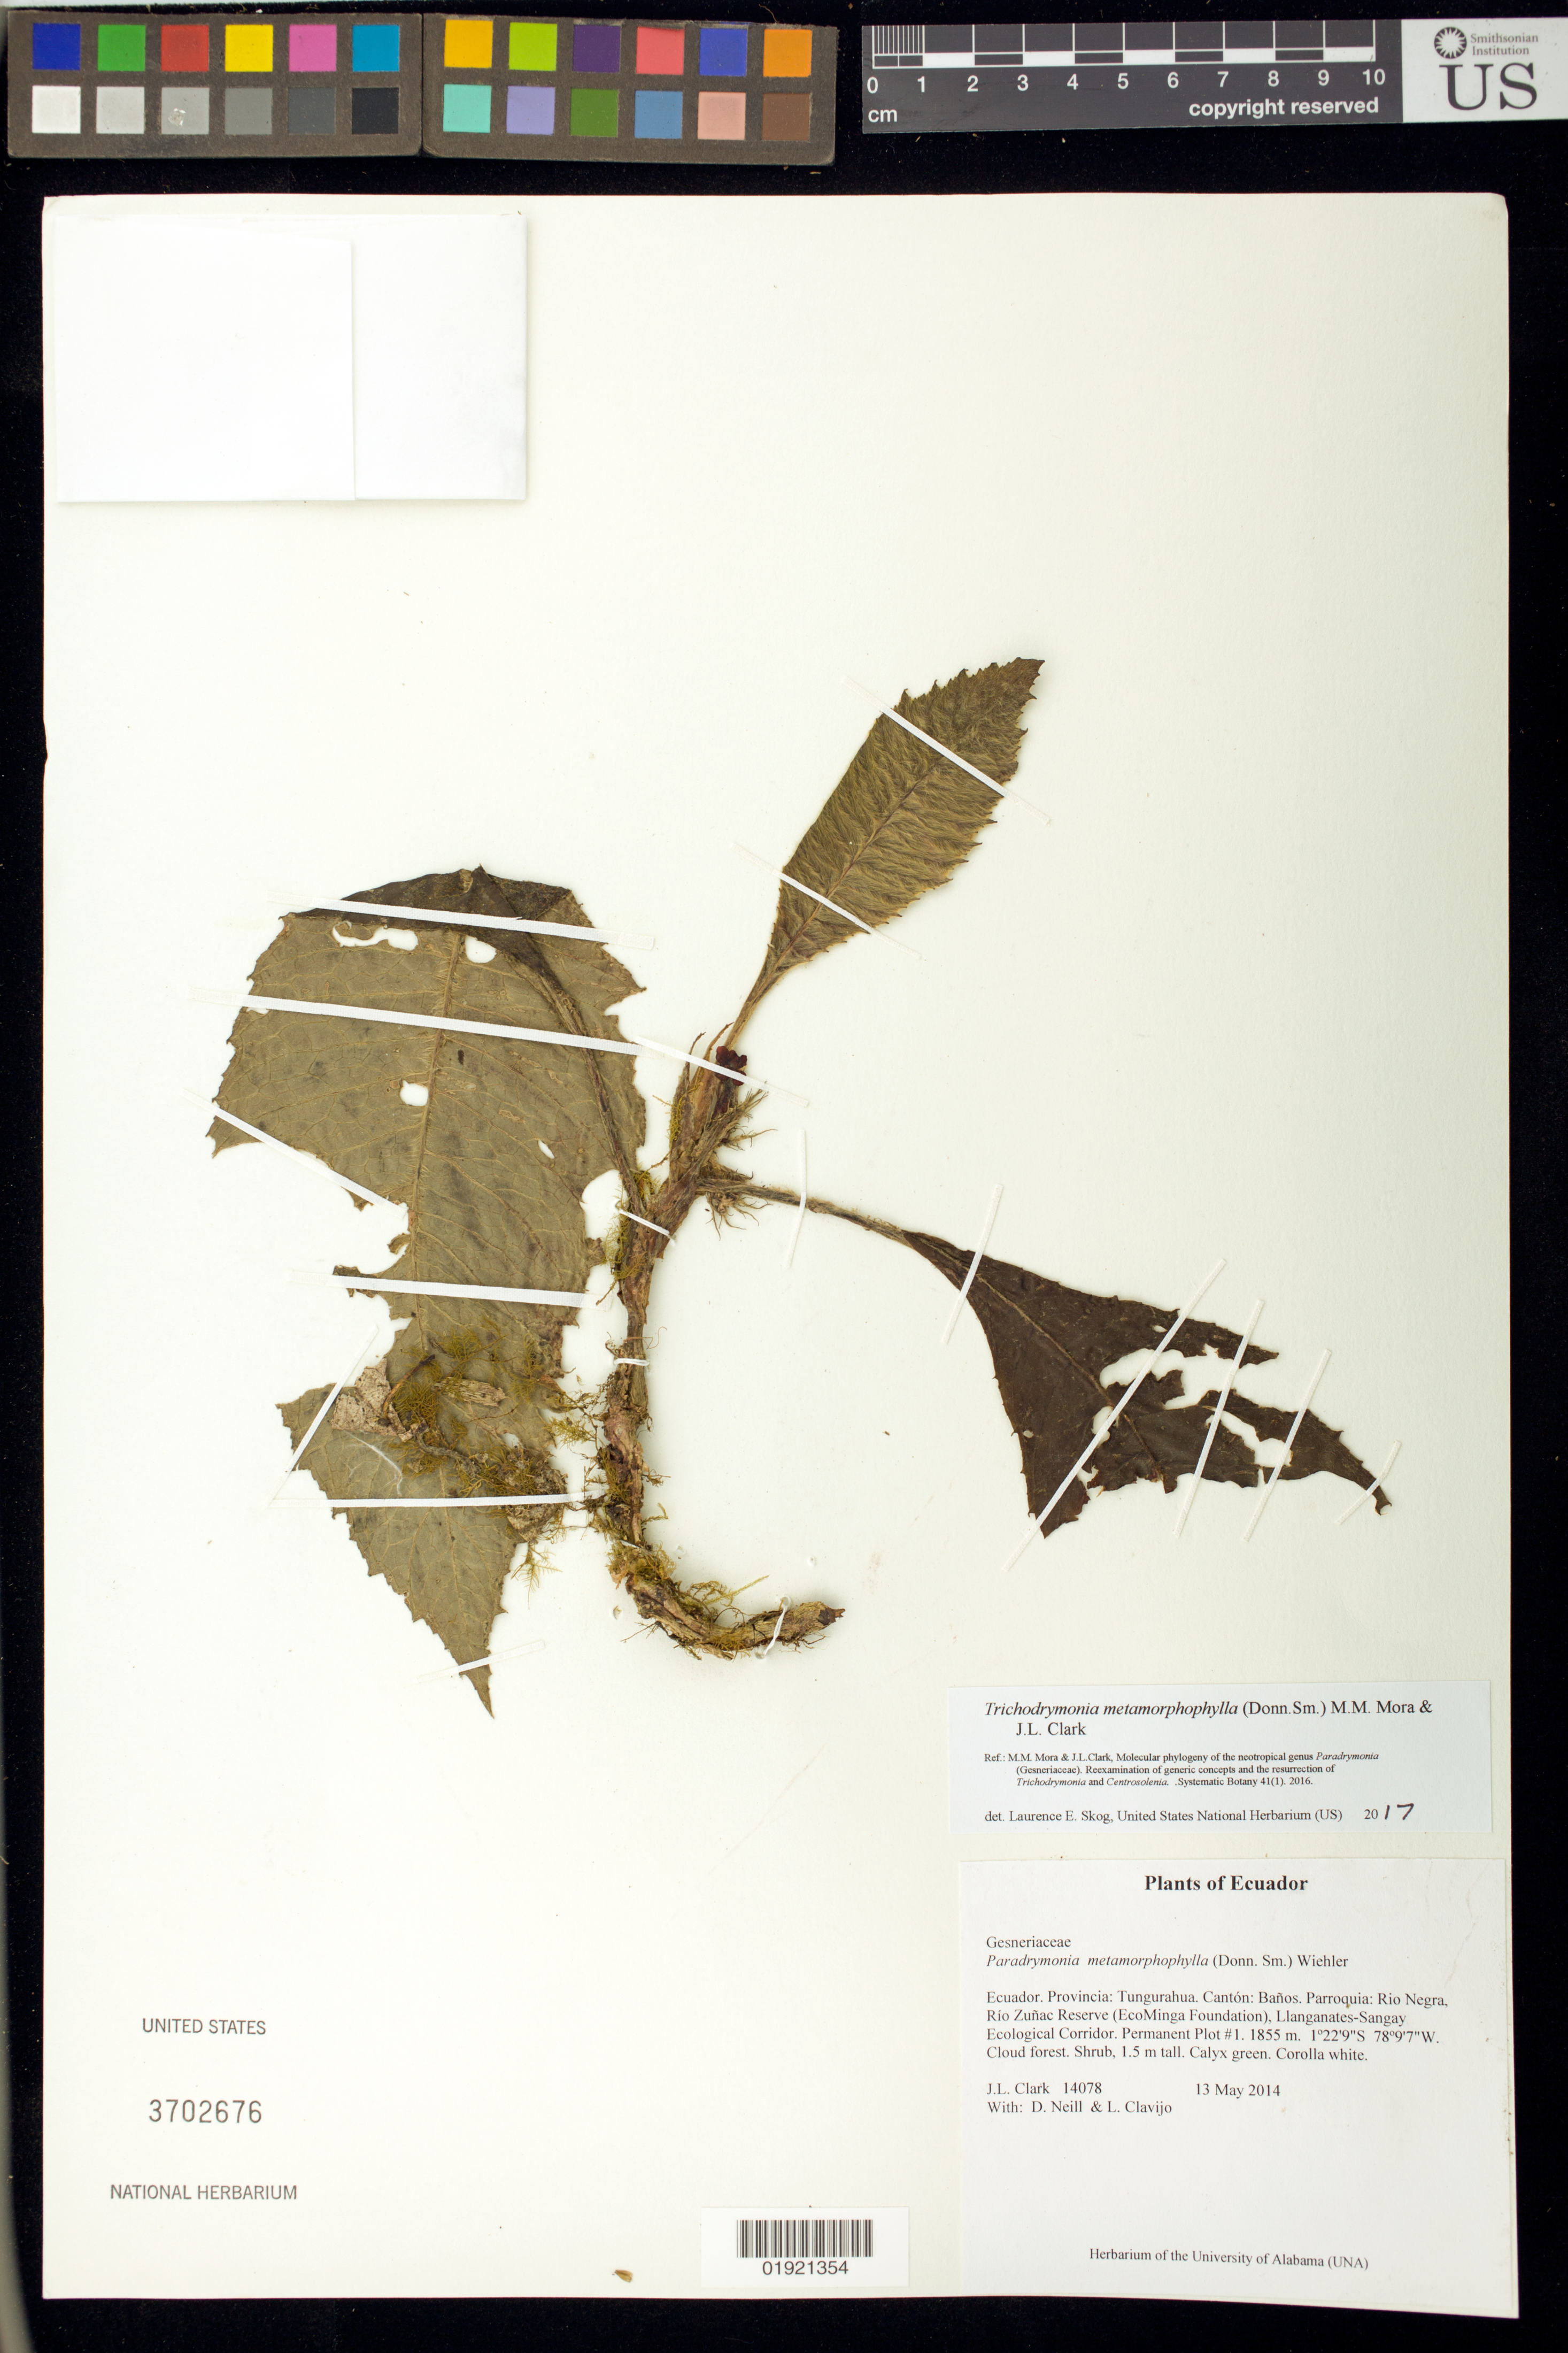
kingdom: Plantae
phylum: Tracheophyta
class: Magnoliopsida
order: Lamiales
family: Gesneriaceae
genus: Trichodrymonia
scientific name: Trichodrymonia metamorphophylla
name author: (Donn. Sm.) M.M. Mora & J.L. Clark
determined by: Skog, Laurence E.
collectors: J. L. Clark, D. Neill & L. Clavijo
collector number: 14078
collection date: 2014-05-13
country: Ecuador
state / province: Tungurahua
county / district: Banos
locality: Parroquia: Rio Negra, Rio Zunac Reserve (EcoMinga Foundation), Llanganates-Sangay Ecological Corridor. Permanent Plot #1.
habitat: Cloud forest.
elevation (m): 1855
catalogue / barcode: US 3702676